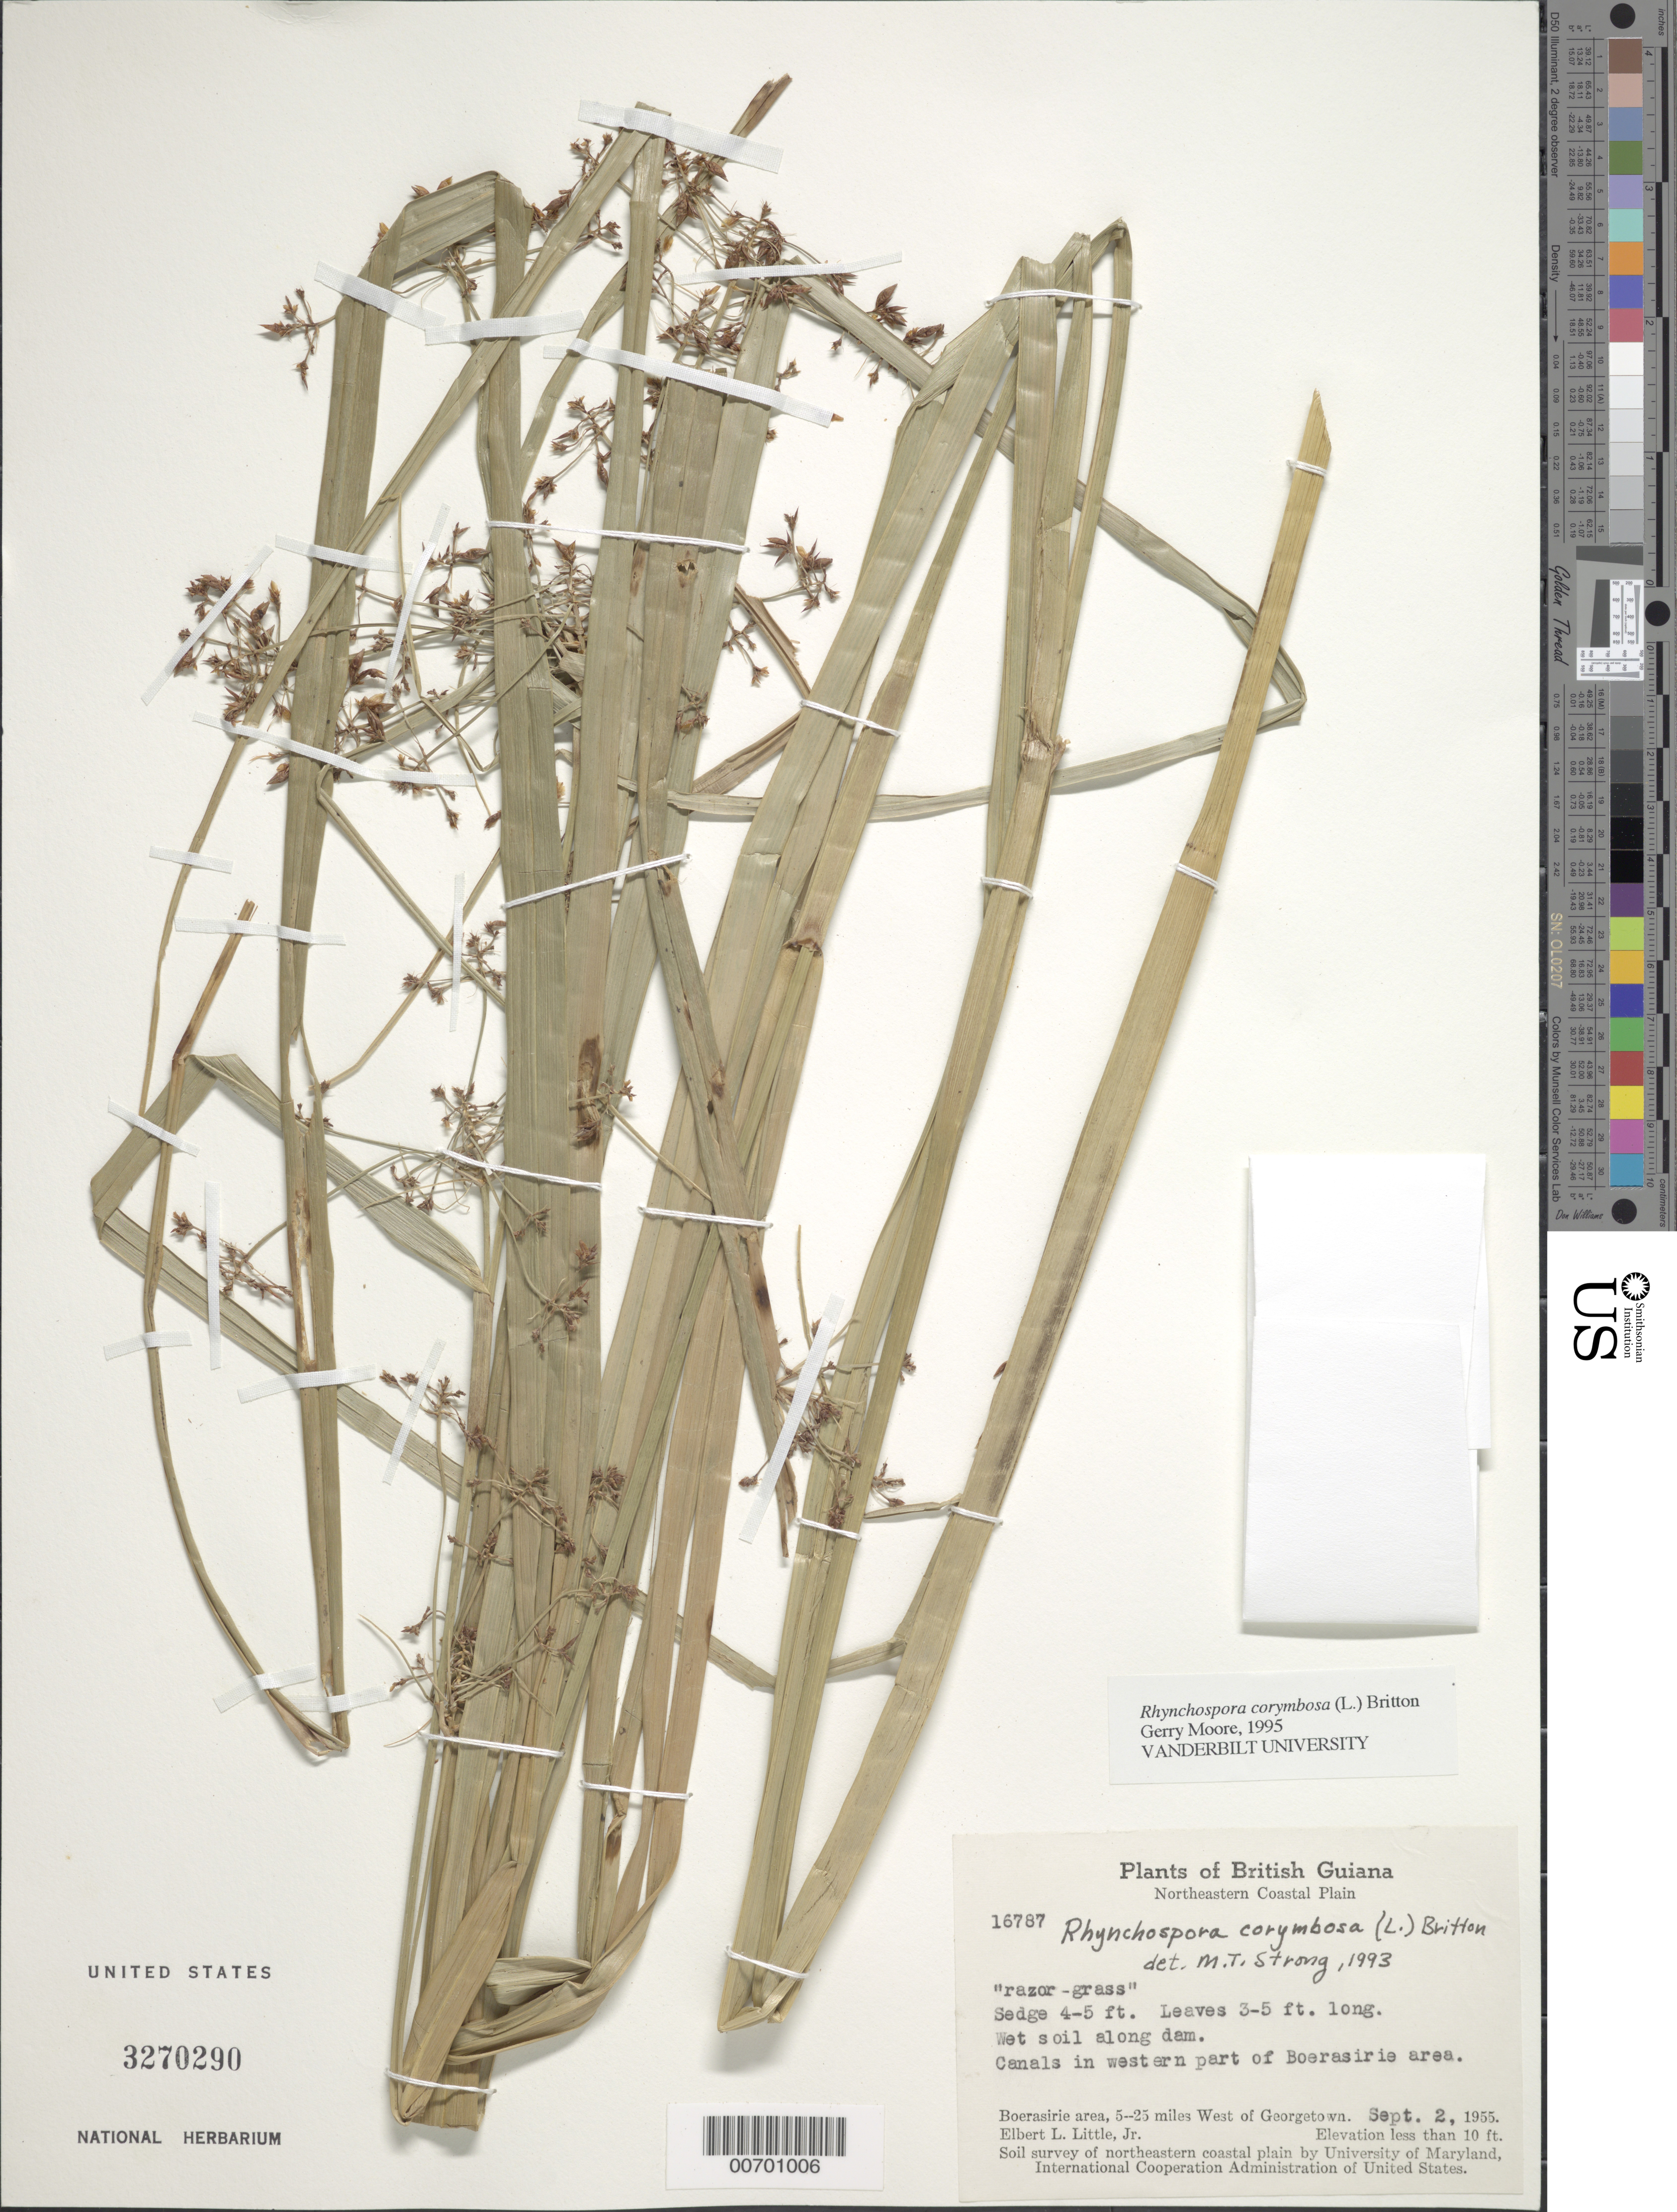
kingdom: Plantae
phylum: Tracheophyta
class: Liliopsida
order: Poales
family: Cyperaceae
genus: Rhynchospora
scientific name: Rhynchospora corymbosa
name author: (L.) Britton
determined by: Moore, Gerry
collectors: E. L. Little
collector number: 16787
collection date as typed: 2-Sep-55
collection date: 1955-09-02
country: Guyana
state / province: Essequibo Isl-W. Demerara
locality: Boerasirie area, Bonasika R., 5-25 mi. W of Georgetown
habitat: Wet soil along dam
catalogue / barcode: US 3270290